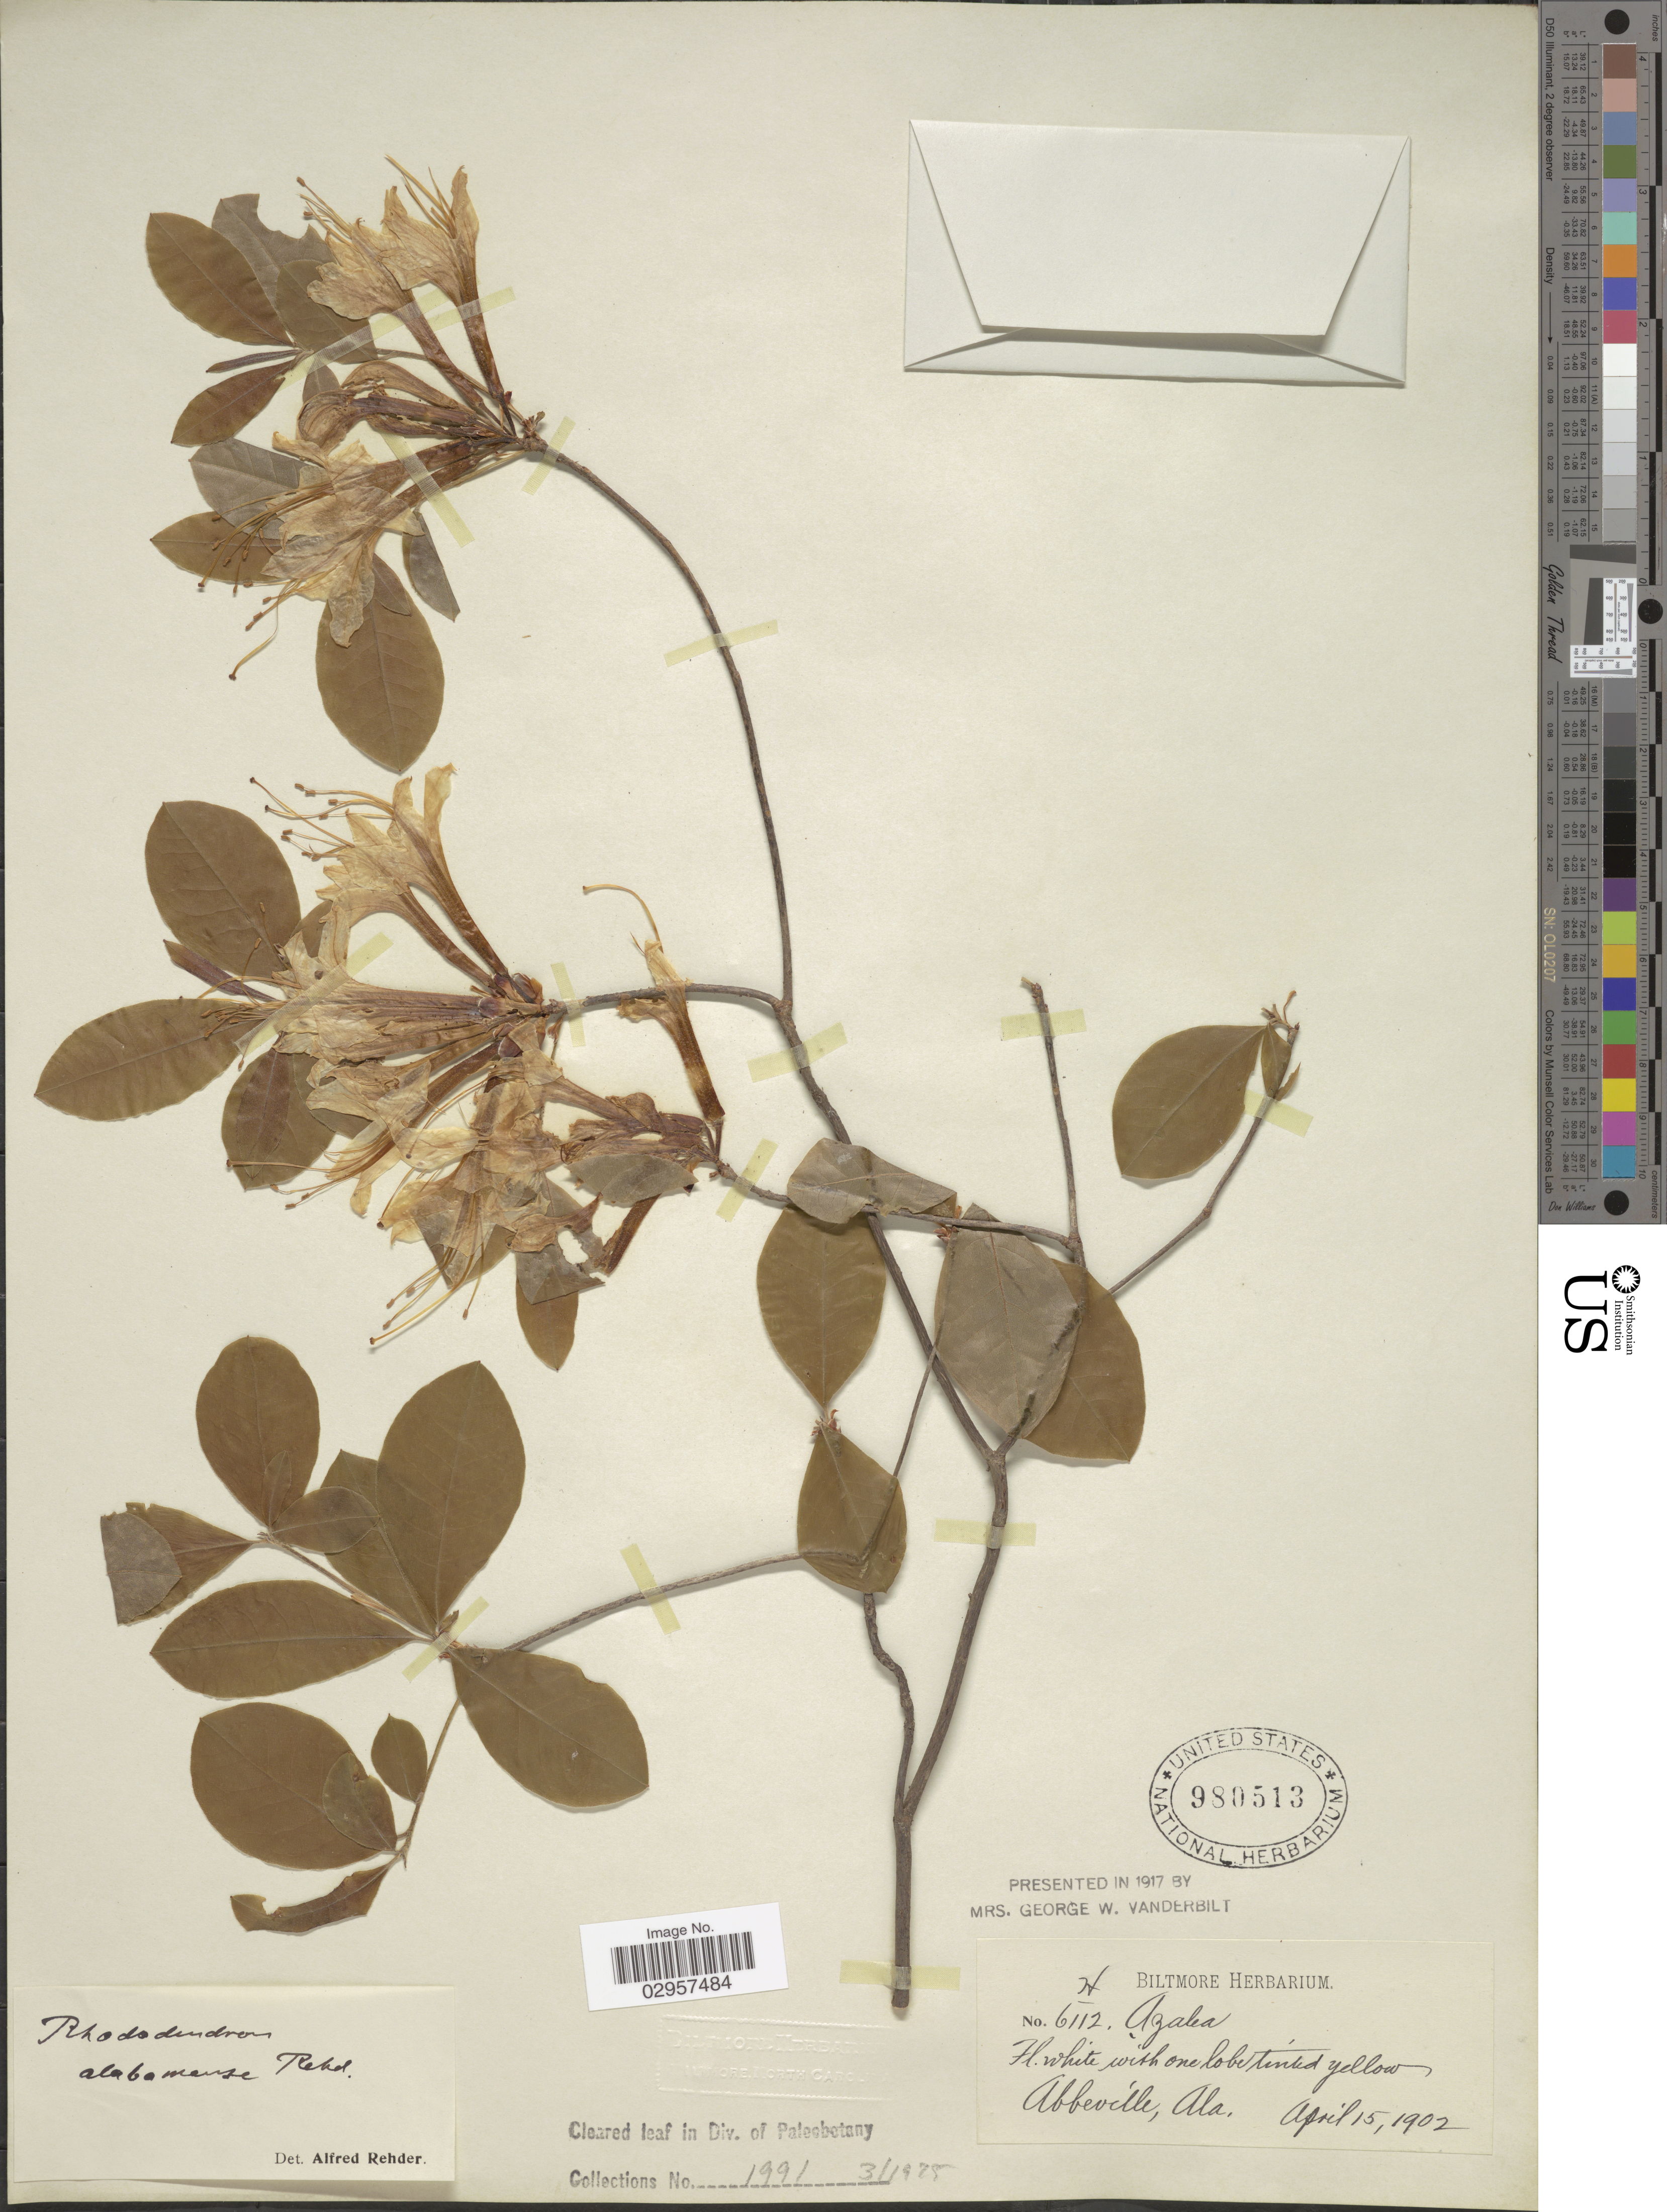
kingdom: Plantae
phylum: Tracheophyta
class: Magnoliopsida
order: Ericales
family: Ericaceae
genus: Rhododendron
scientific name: Rhododendron alabamense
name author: Rehder in E.H. Wilson & Rehder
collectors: ex herb. Biltmore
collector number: H/6112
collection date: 1902-04-15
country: United States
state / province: Alabama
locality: Abbeville.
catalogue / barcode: US 980513